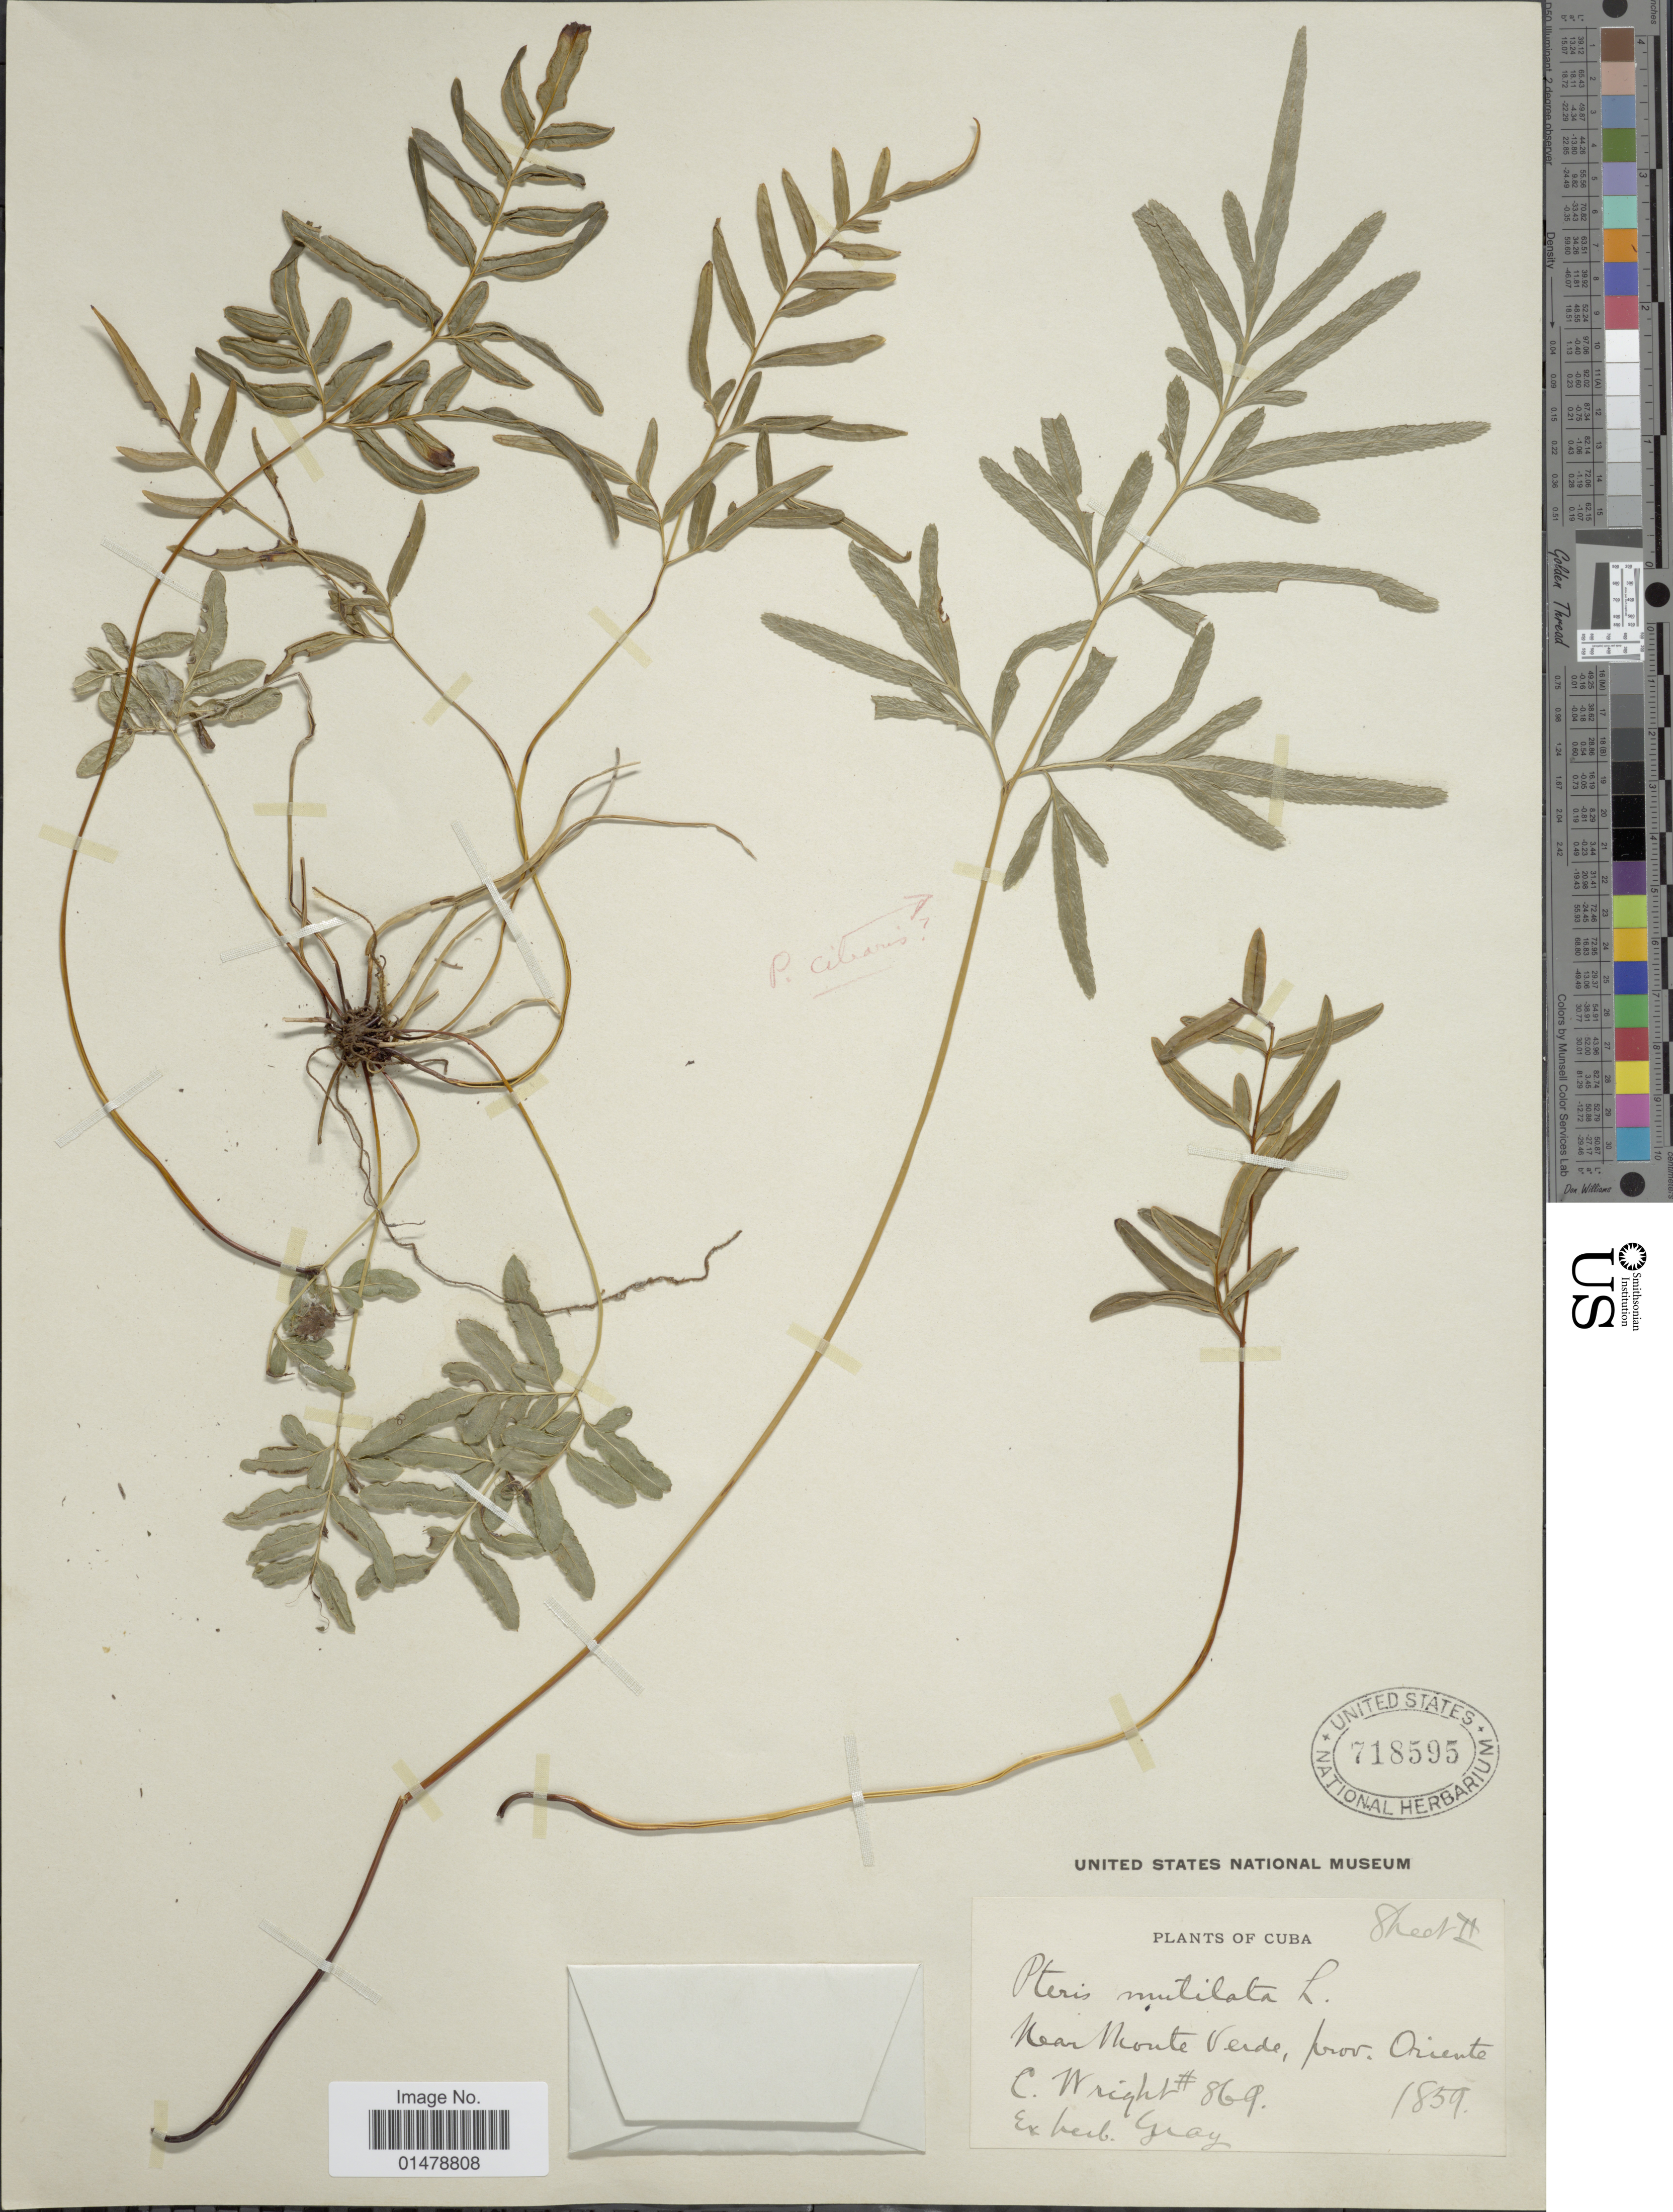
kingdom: Plantae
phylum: Tracheophyta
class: Polypodiopsida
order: Polypodiales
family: Pteridaceae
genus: Pteris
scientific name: Pteris mutilata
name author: L.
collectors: C. Wright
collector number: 869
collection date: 1859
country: Cuba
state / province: Oriente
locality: Near Monte Verde, prov. Oriente.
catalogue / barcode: US 718595